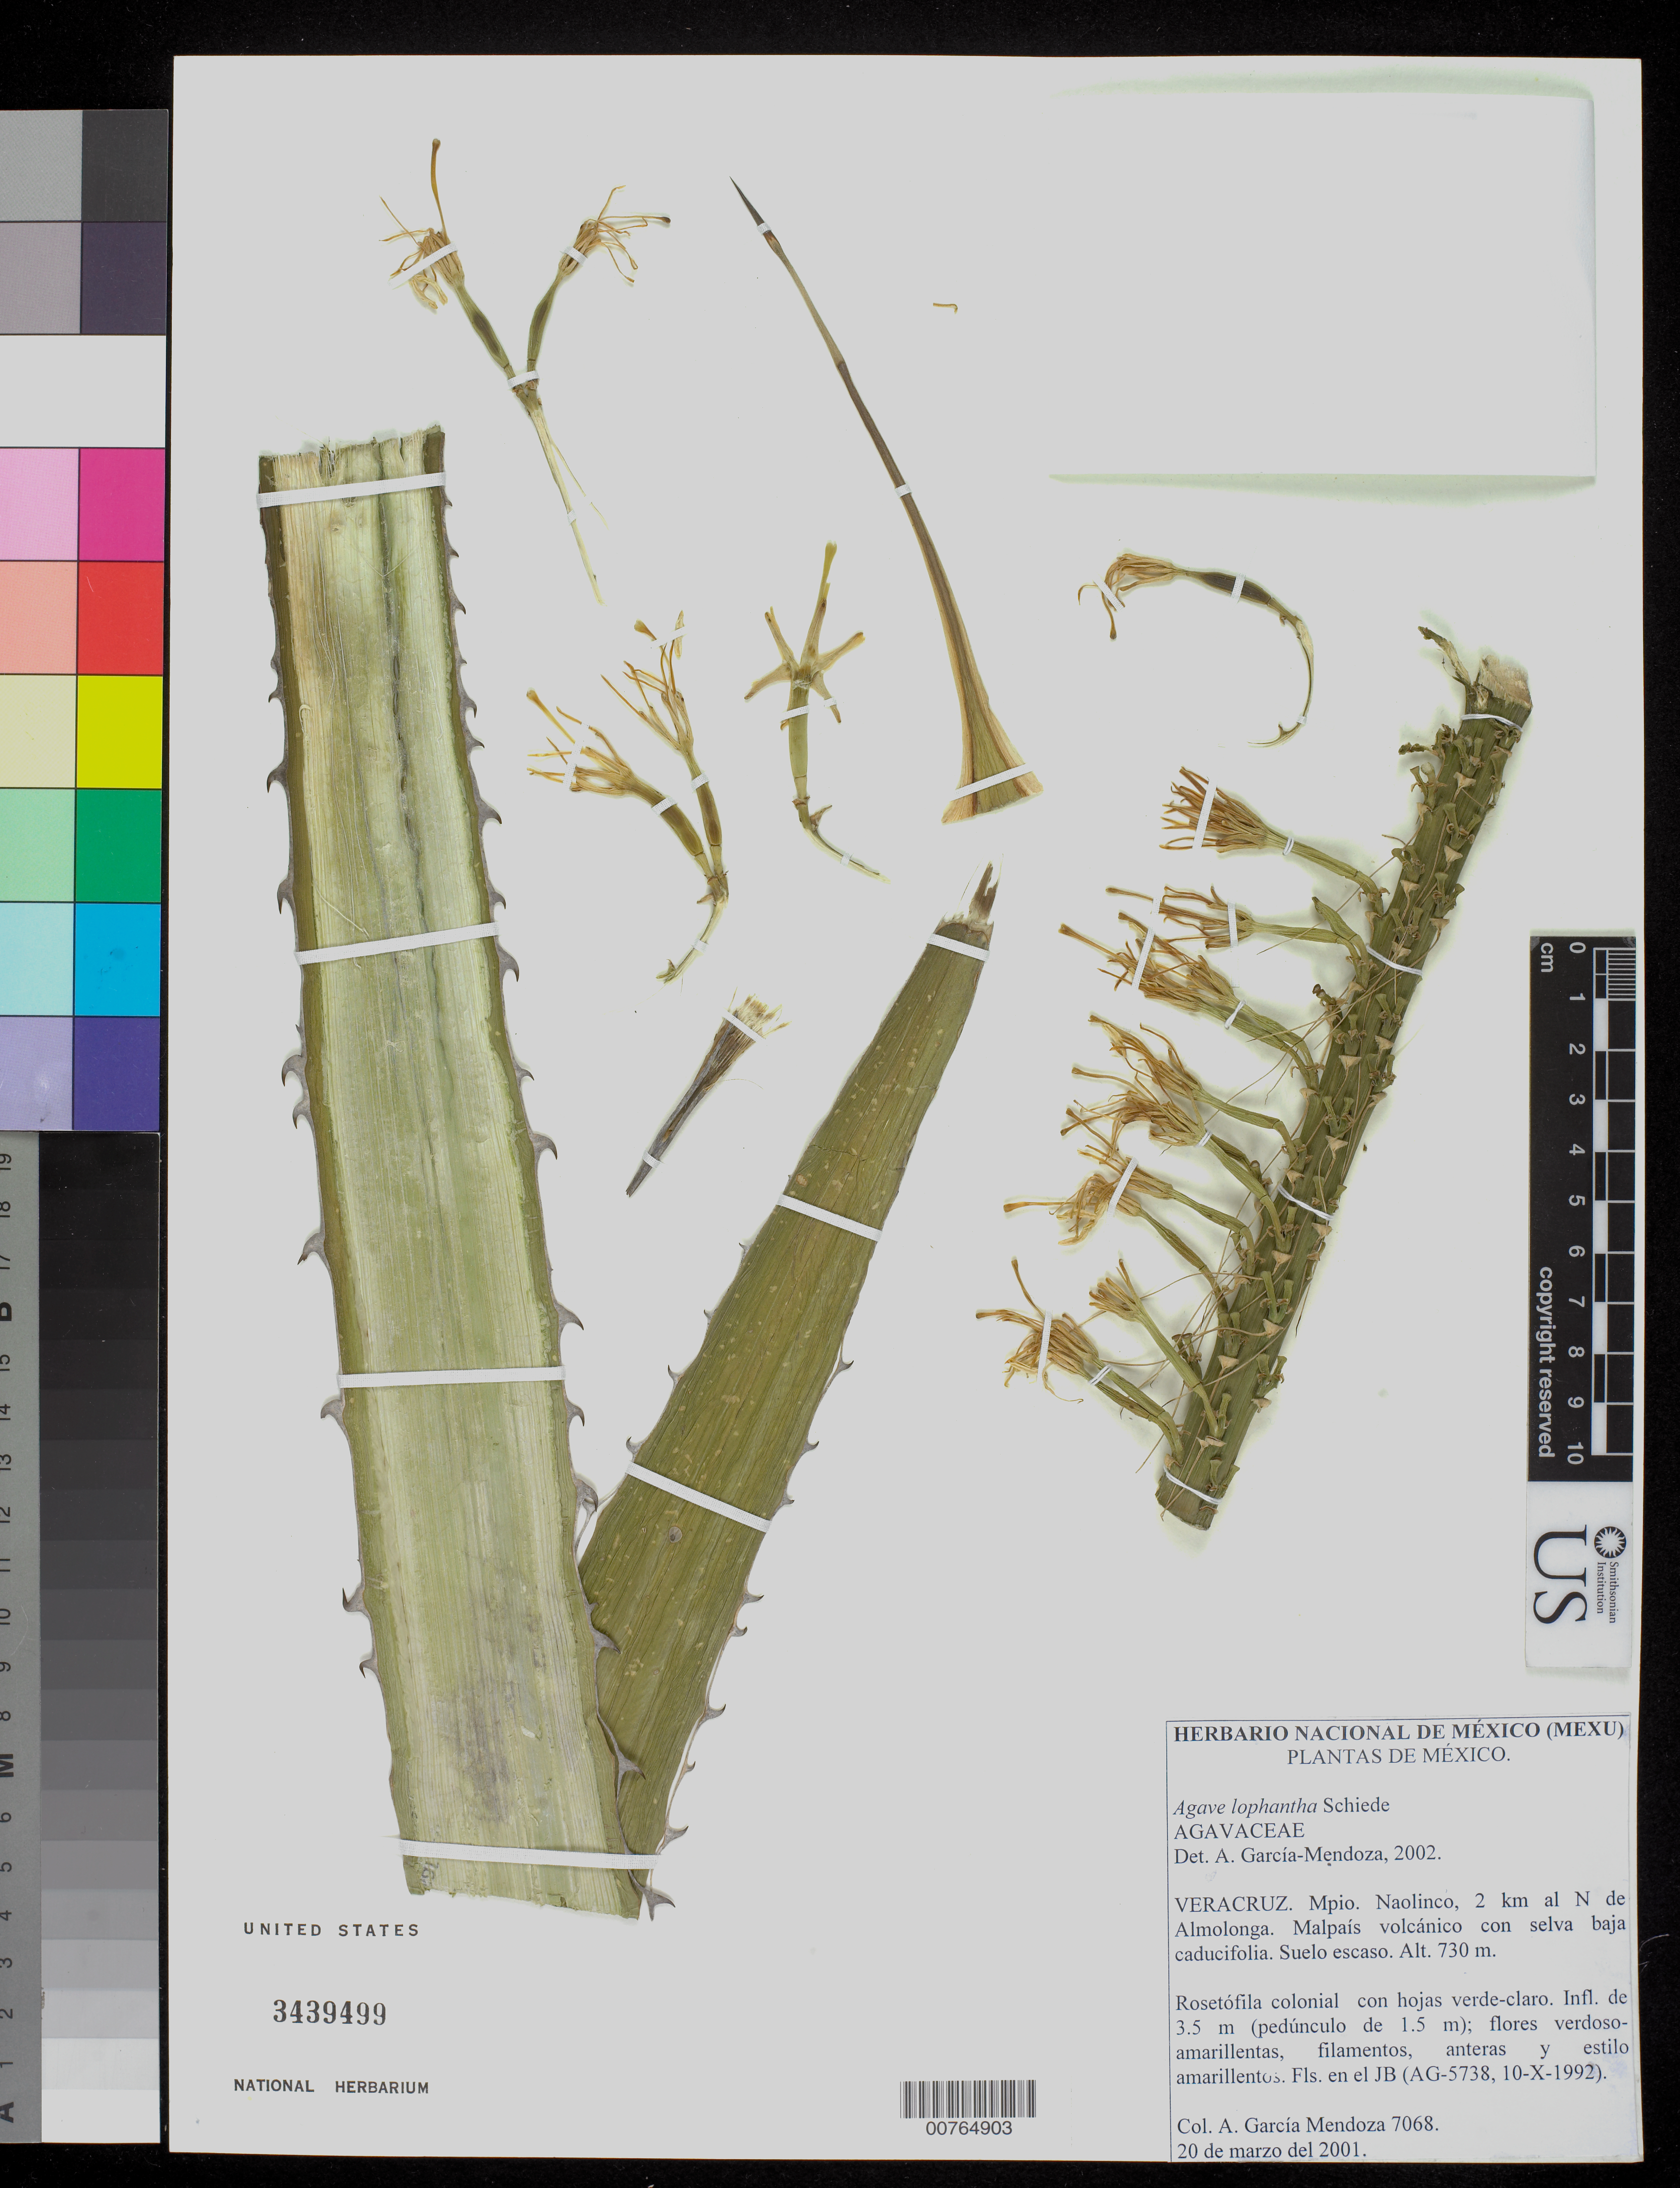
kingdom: Plantae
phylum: Tracheophyta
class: Liliopsida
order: Asparagales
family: Asparagaceae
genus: Agave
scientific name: Agave lophantha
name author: Schiede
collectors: A. García-Mendoza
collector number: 7068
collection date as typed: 20 Mar 2001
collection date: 2001-03-20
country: Mexico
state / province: Veracruz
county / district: Naolinco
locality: N of Almolonga.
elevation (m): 730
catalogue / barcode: US 3439499